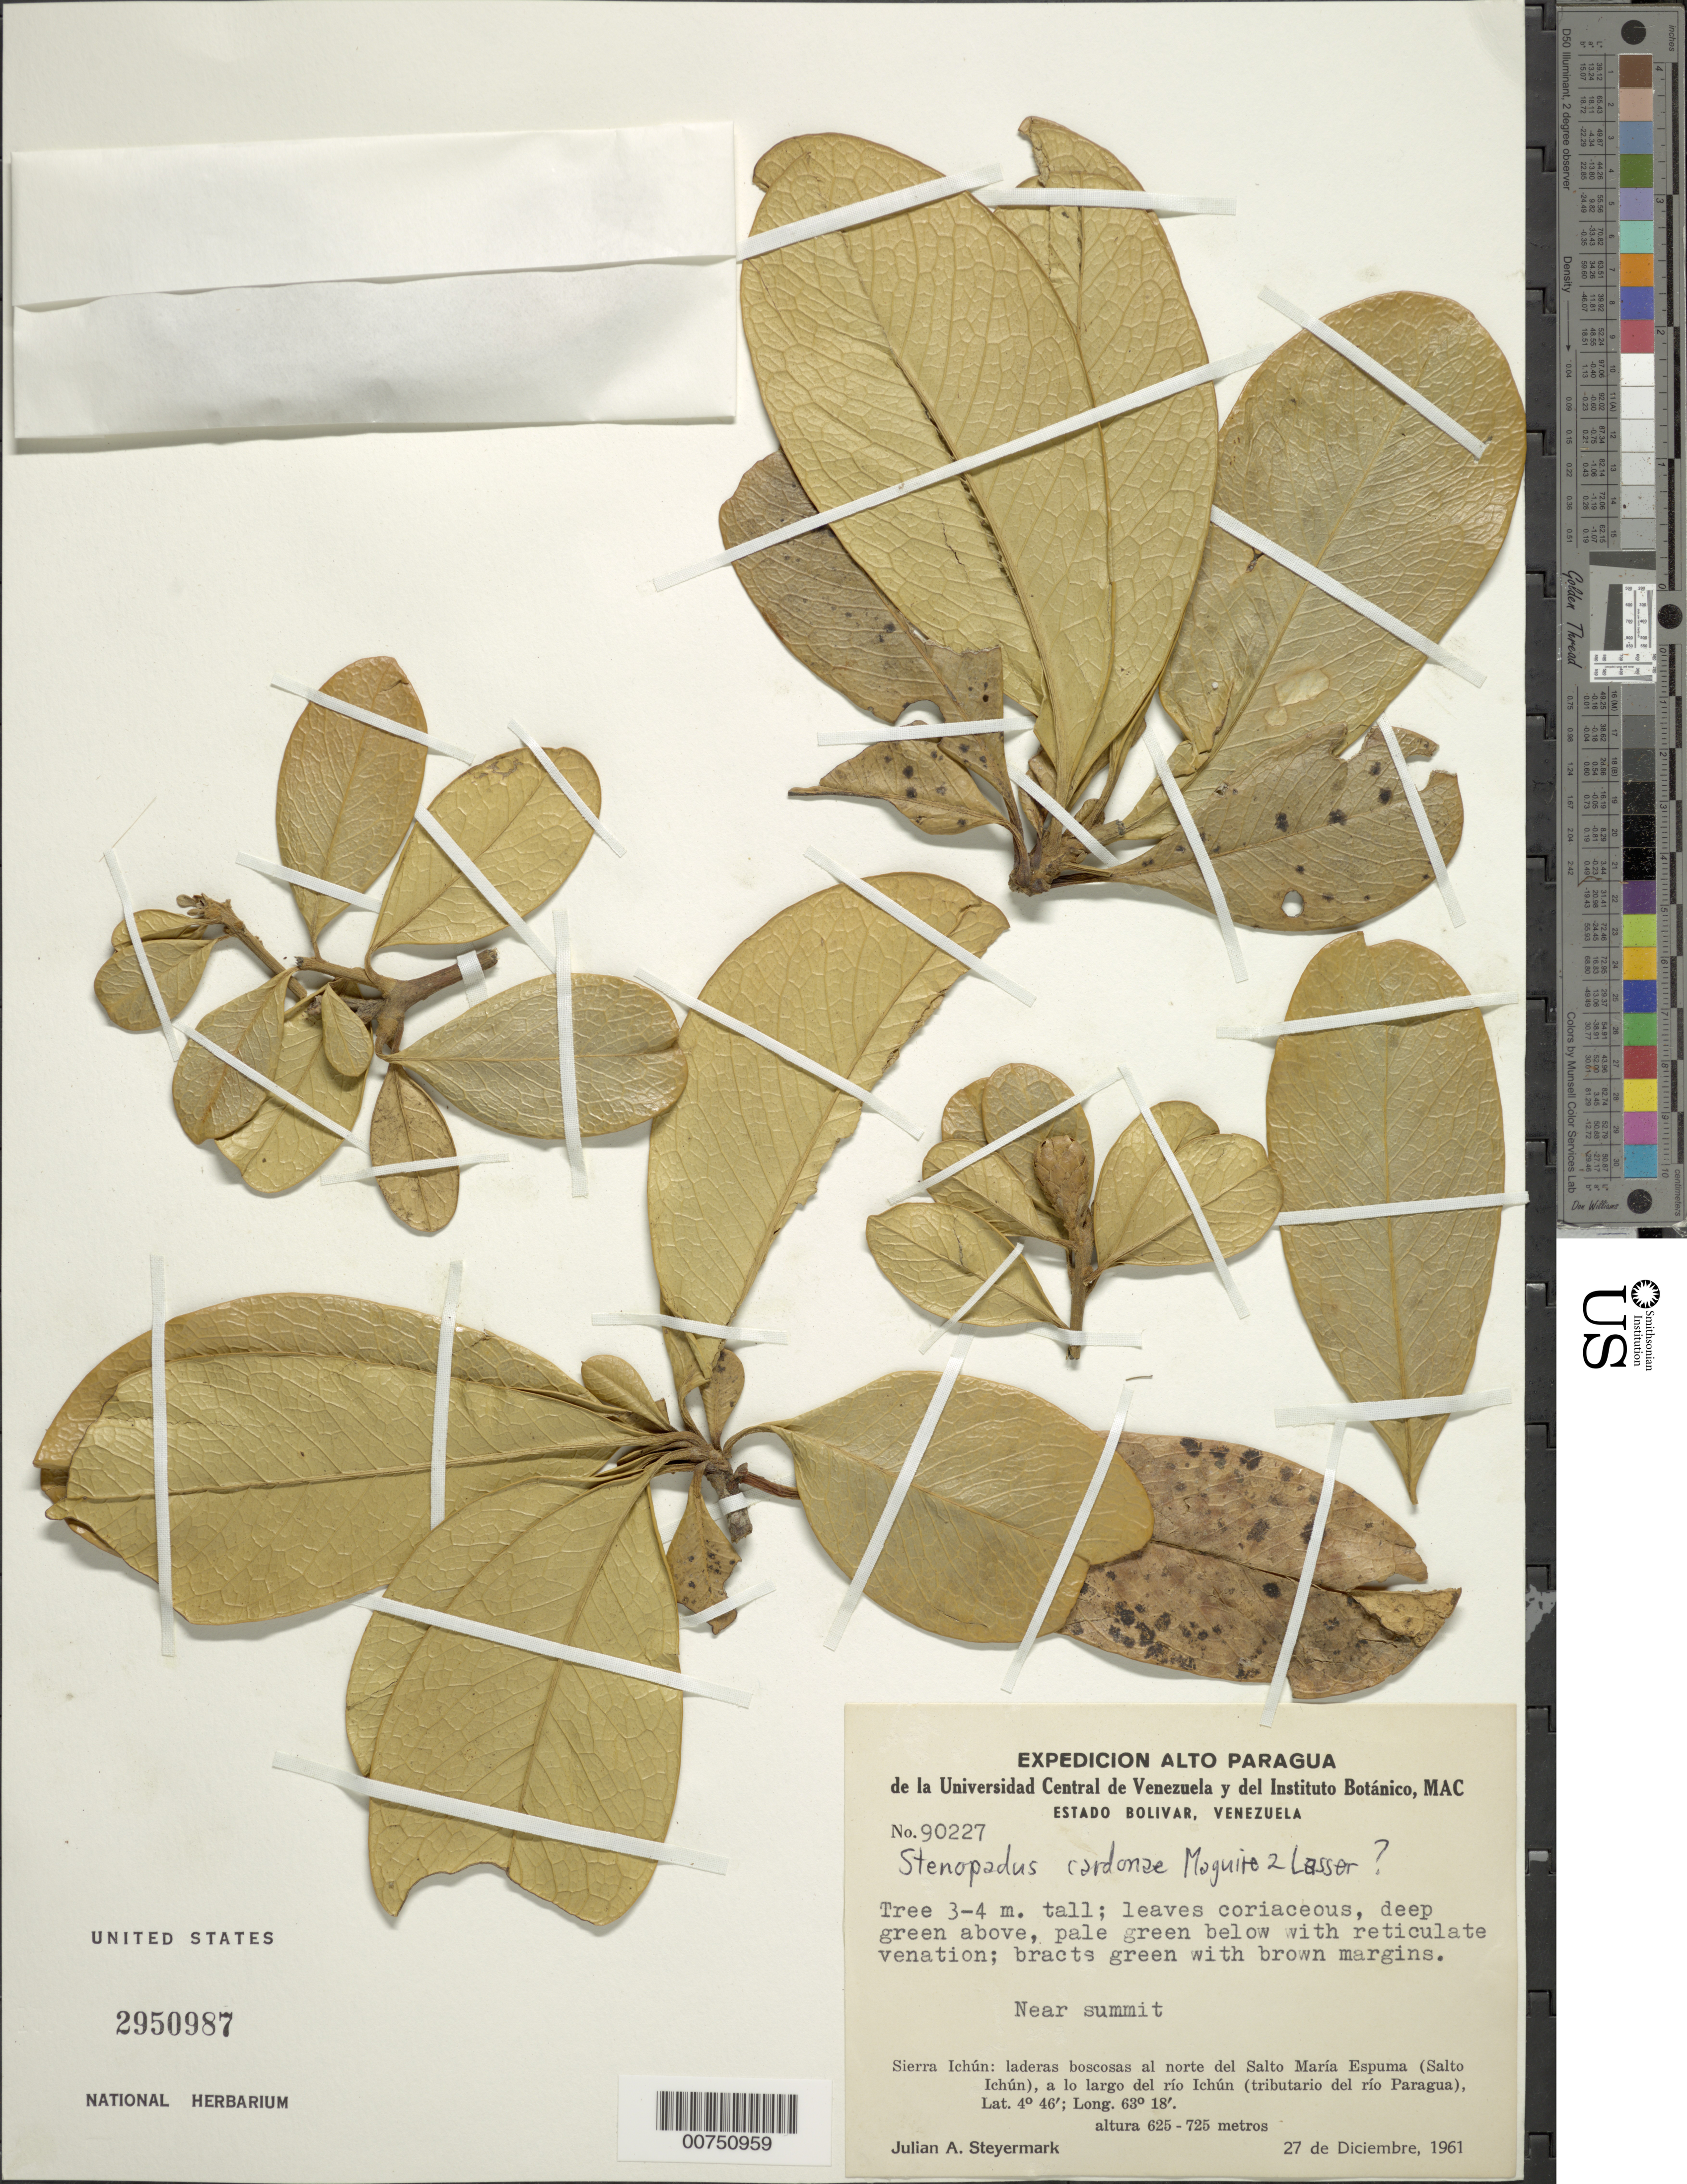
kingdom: Plantae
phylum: Tracheophyta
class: Magnoliopsida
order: Asterales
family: Asteraceae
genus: Stenopadus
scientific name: Stenopadus talaumifolius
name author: S.F. Blake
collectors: J. Steyermark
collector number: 90227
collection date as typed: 27-Dec-61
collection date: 1961-12-27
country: Venezuela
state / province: Bolívar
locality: Sierra Ichún, N del Salto María Espuma (Salto Ichún) del Río Ichún (tributary of río Paragua)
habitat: Laderas boscosas, near summit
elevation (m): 625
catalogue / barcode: US 2950987